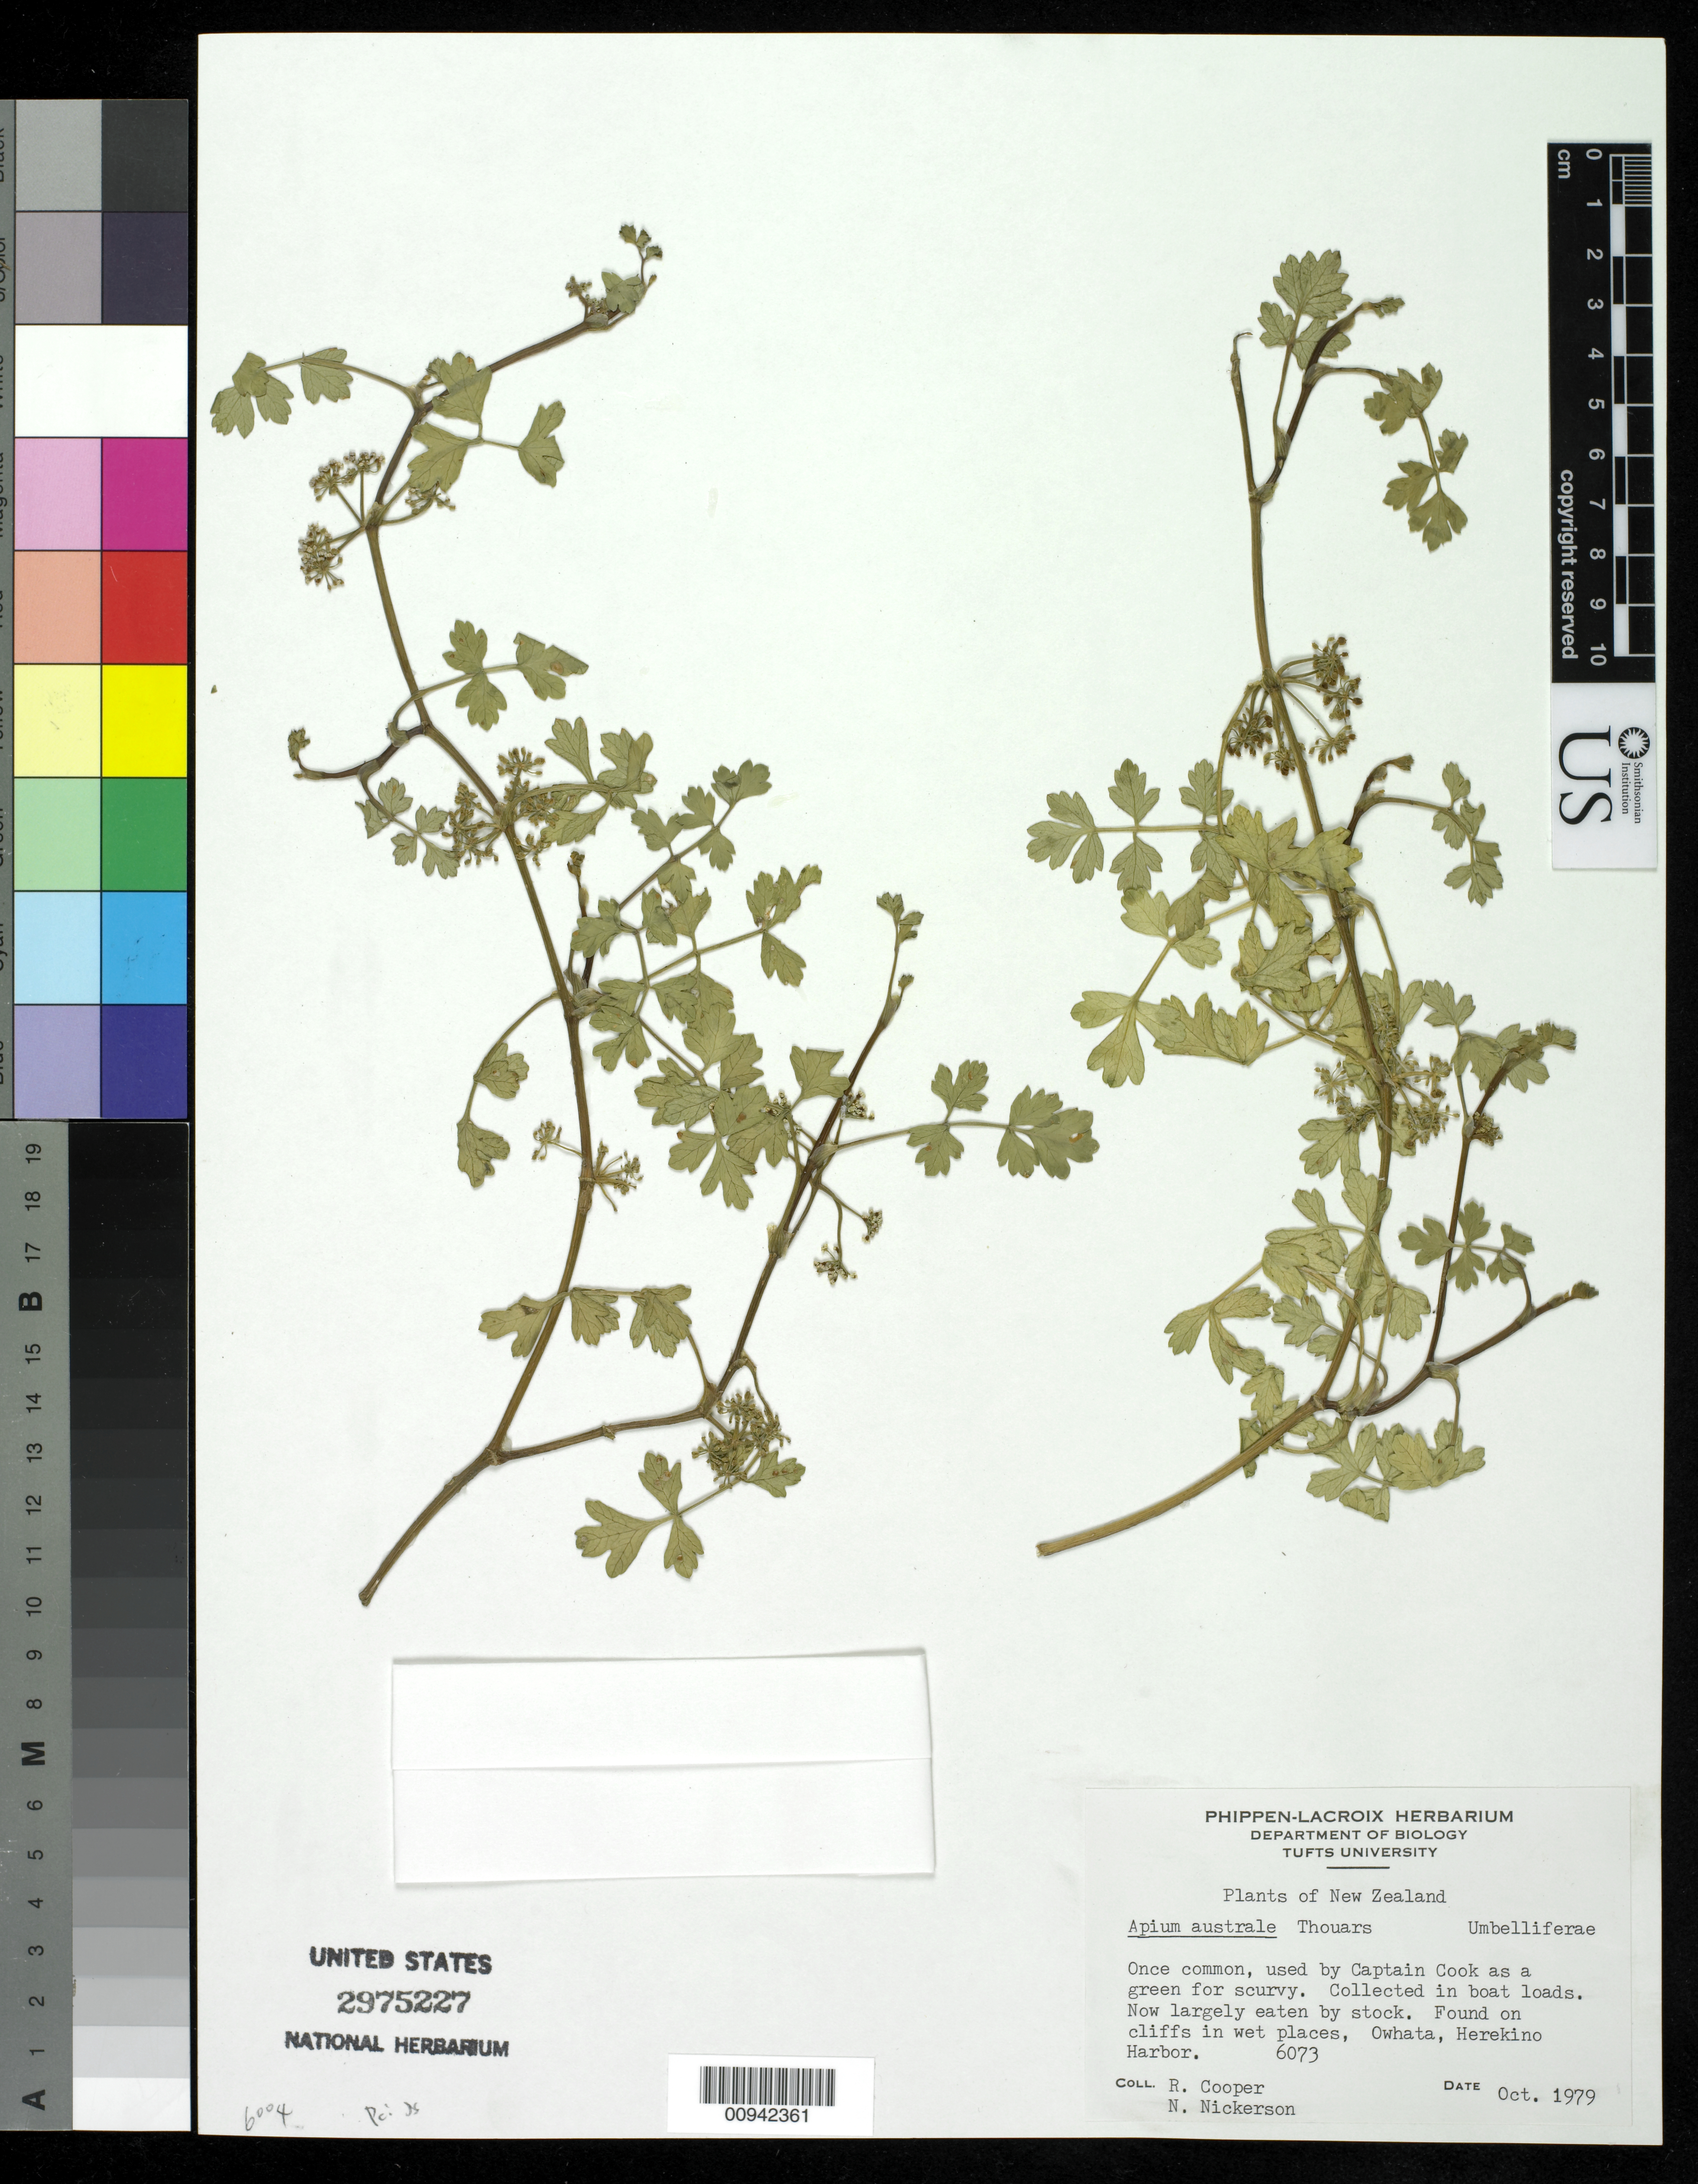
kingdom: Plantae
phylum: Tracheophyta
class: Magnoliopsida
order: Apiales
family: Apiaceae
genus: Apium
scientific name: Apium australe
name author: Thouars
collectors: R. Cooper & N. Nickerson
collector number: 6073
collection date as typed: Oct 1979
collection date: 1979-10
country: New Zealand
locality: Owhata, Herekino Harbor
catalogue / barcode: US 2975227